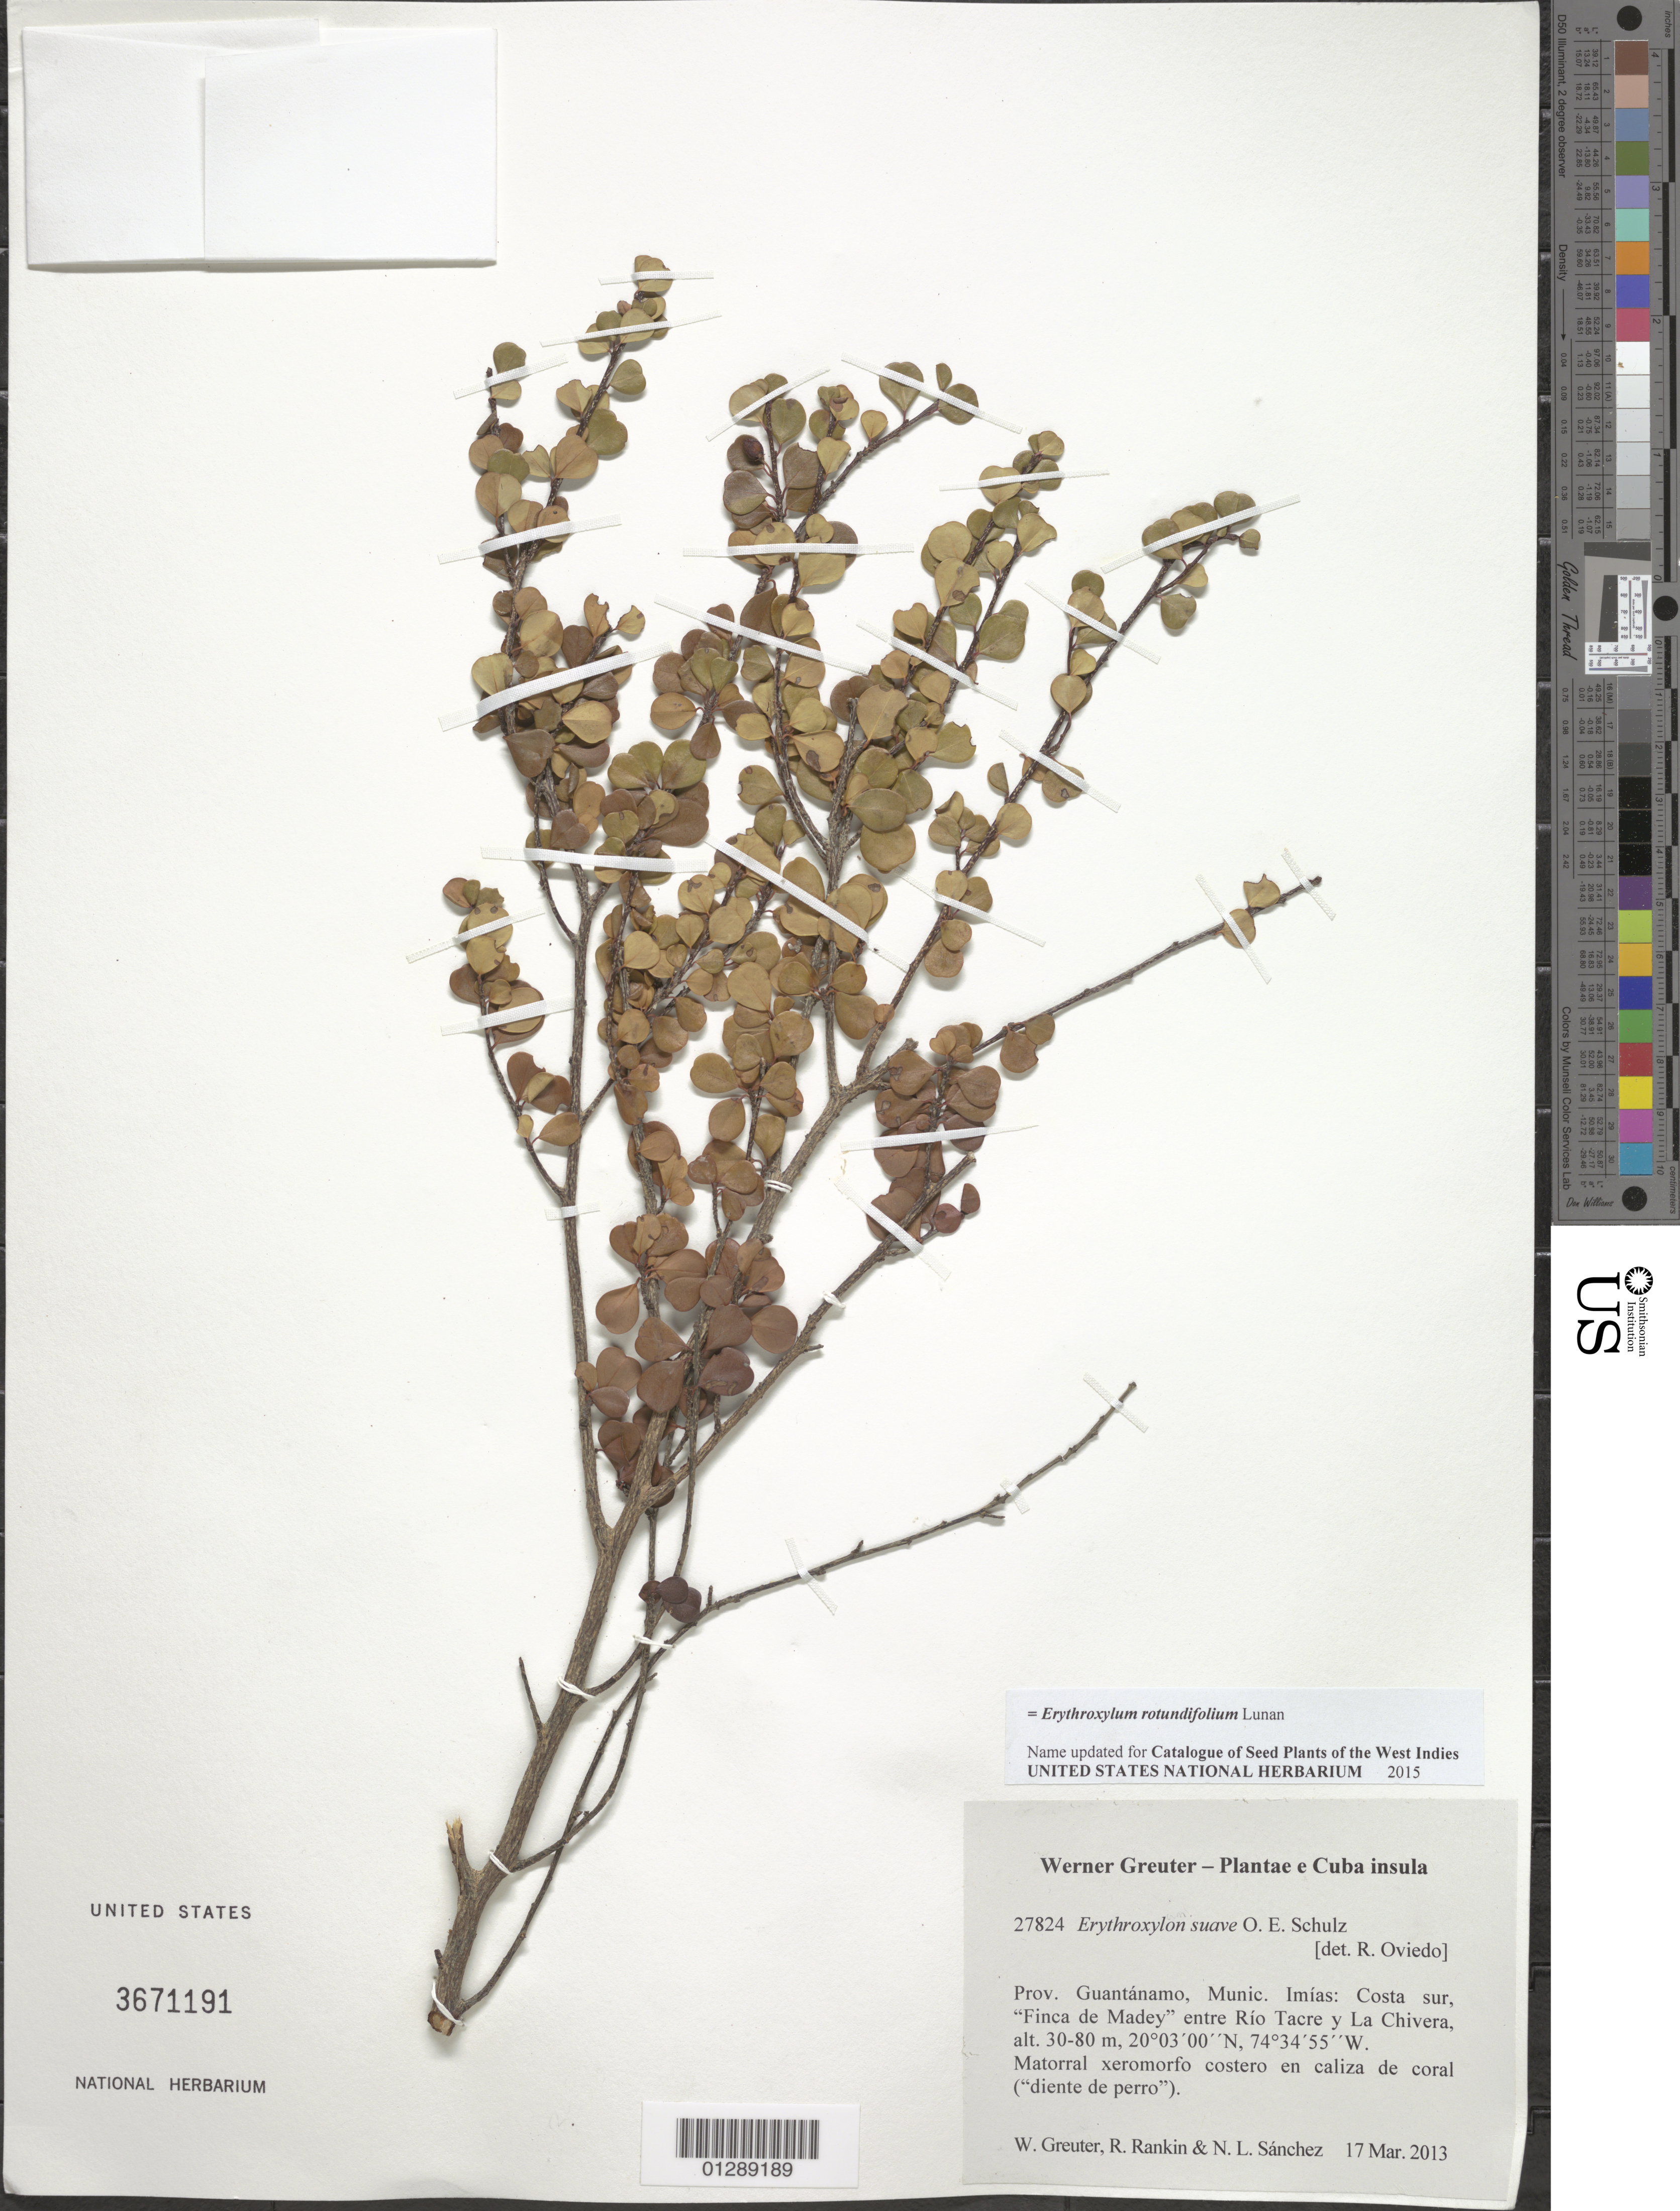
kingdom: Plantae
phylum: Tracheophyta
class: Magnoliopsida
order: Malpighiales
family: Erythroxylaceae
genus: Erythroxylum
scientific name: Erythroxylum rotundifolium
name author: Lunan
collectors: W. R. Greuter, R. Rankin Rodriguez & N. Sanchez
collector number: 27824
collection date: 2013-03-17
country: Cuba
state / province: Guantanamo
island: Cuba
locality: Munic. Imías: Costa sur "Finca de Madey" entre Río Tacre y La Chivera.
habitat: Matorral xeromorfo costero en caliza de coral ("diente de perro").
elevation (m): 30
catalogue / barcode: US 3671191